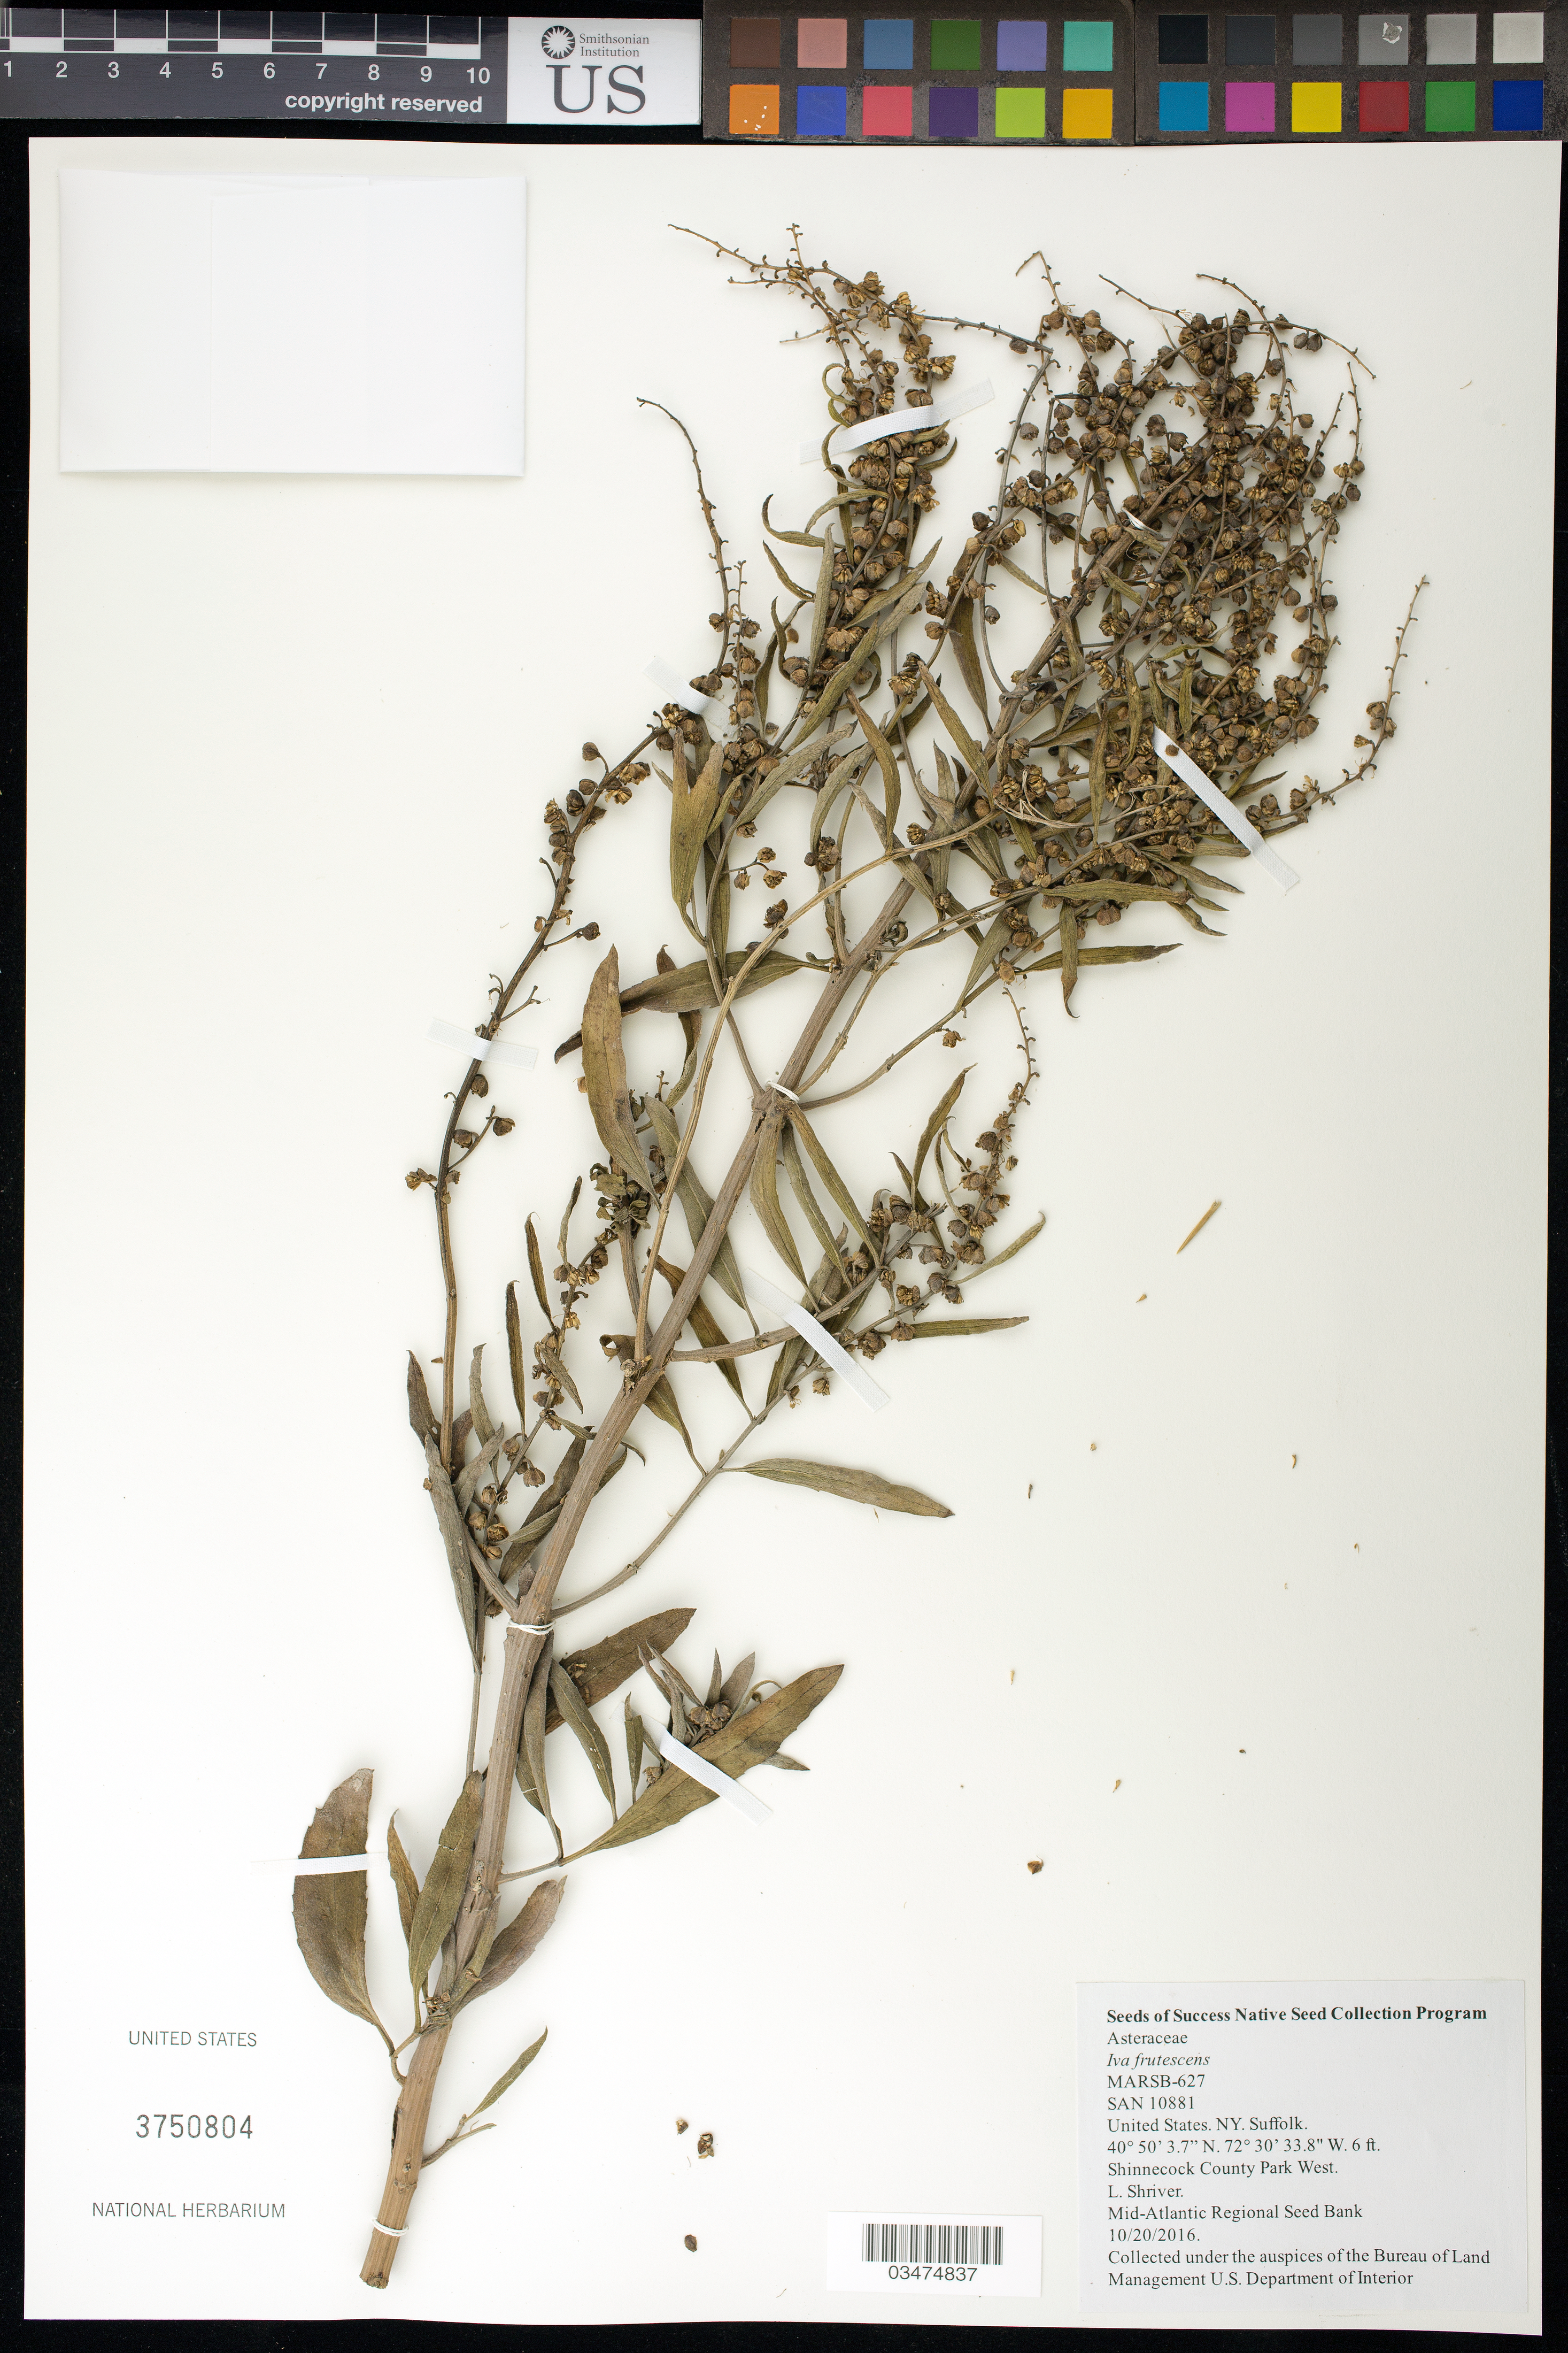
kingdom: Plantae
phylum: Tracheophyta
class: Magnoliopsida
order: Asterales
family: Asteraceae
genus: Iva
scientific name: Iva frutescens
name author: L.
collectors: L. Shriver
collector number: MARSB-627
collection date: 2016-10-20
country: United States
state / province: New York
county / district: Suffolk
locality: Shinnecock County Park West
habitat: Tidal salt marsh edge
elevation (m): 2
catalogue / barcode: US 3750804